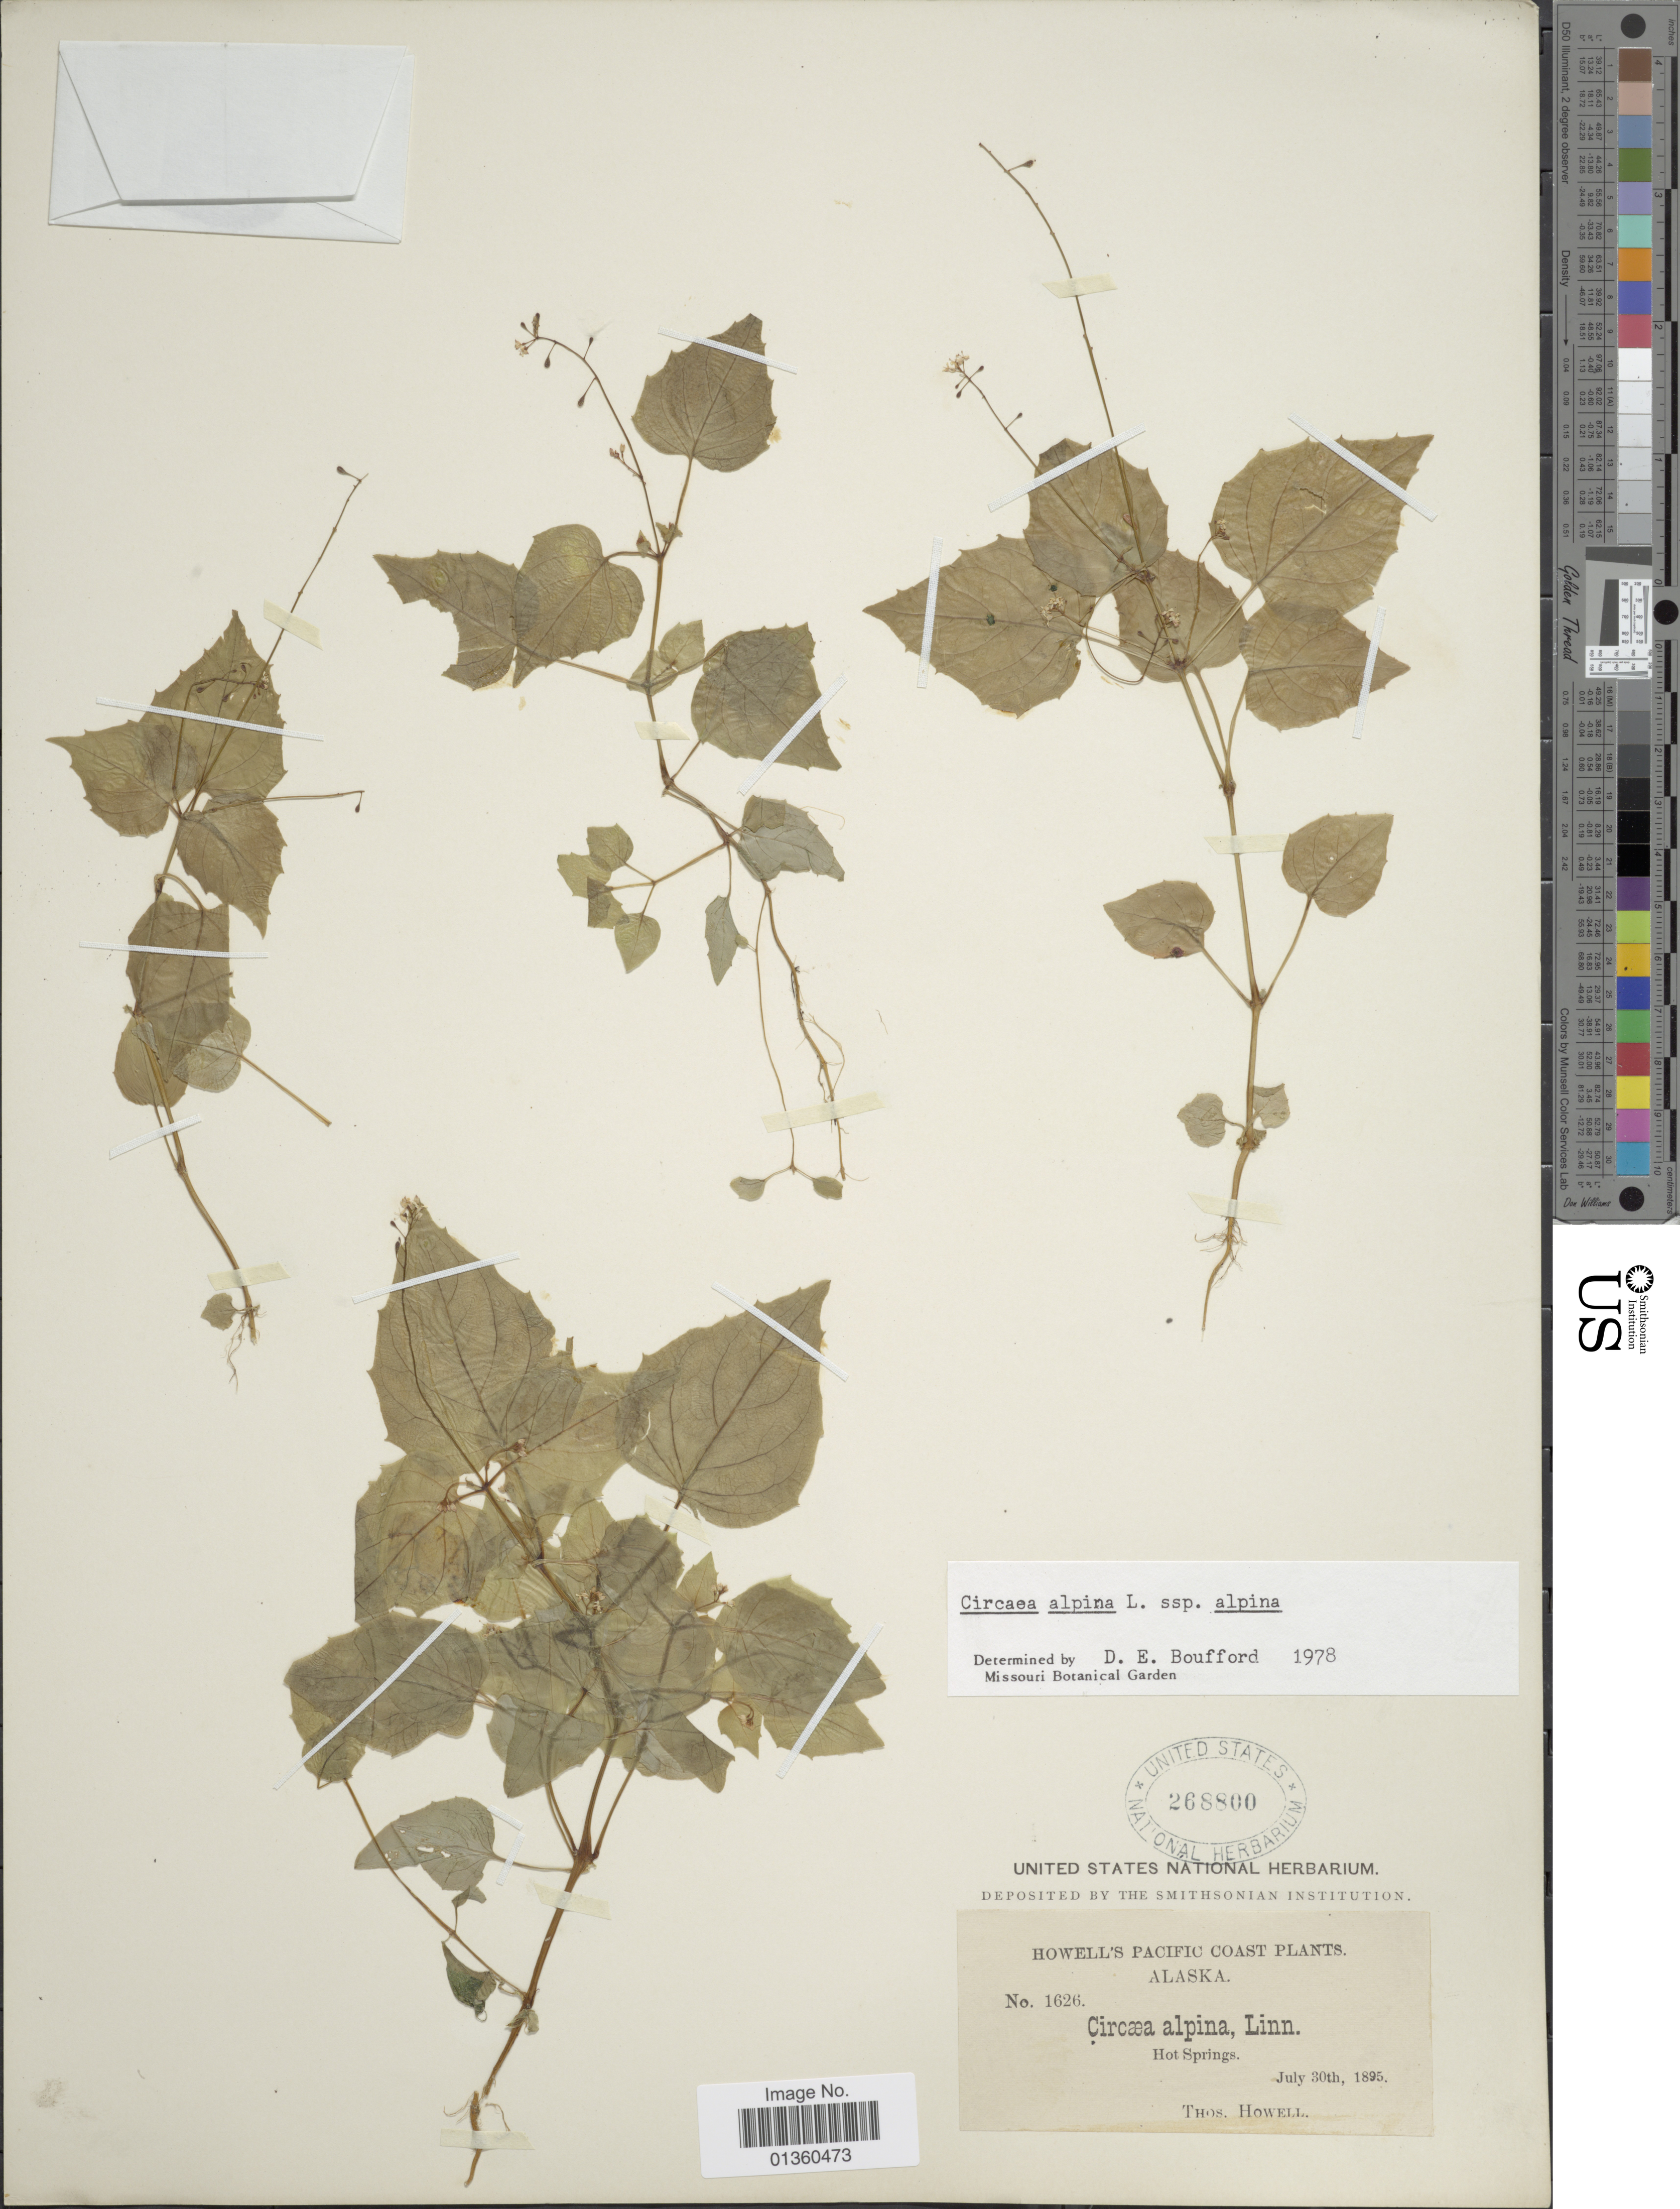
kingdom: Plantae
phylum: Tracheophyta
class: Magnoliopsida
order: Myrtales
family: Onagraceae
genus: Circaea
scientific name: Circaea alpina subsp. alpina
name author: L.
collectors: T. J. Howell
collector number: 1626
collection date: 1895-07-30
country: United States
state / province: Alaska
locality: Hot Springs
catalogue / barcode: US 268800